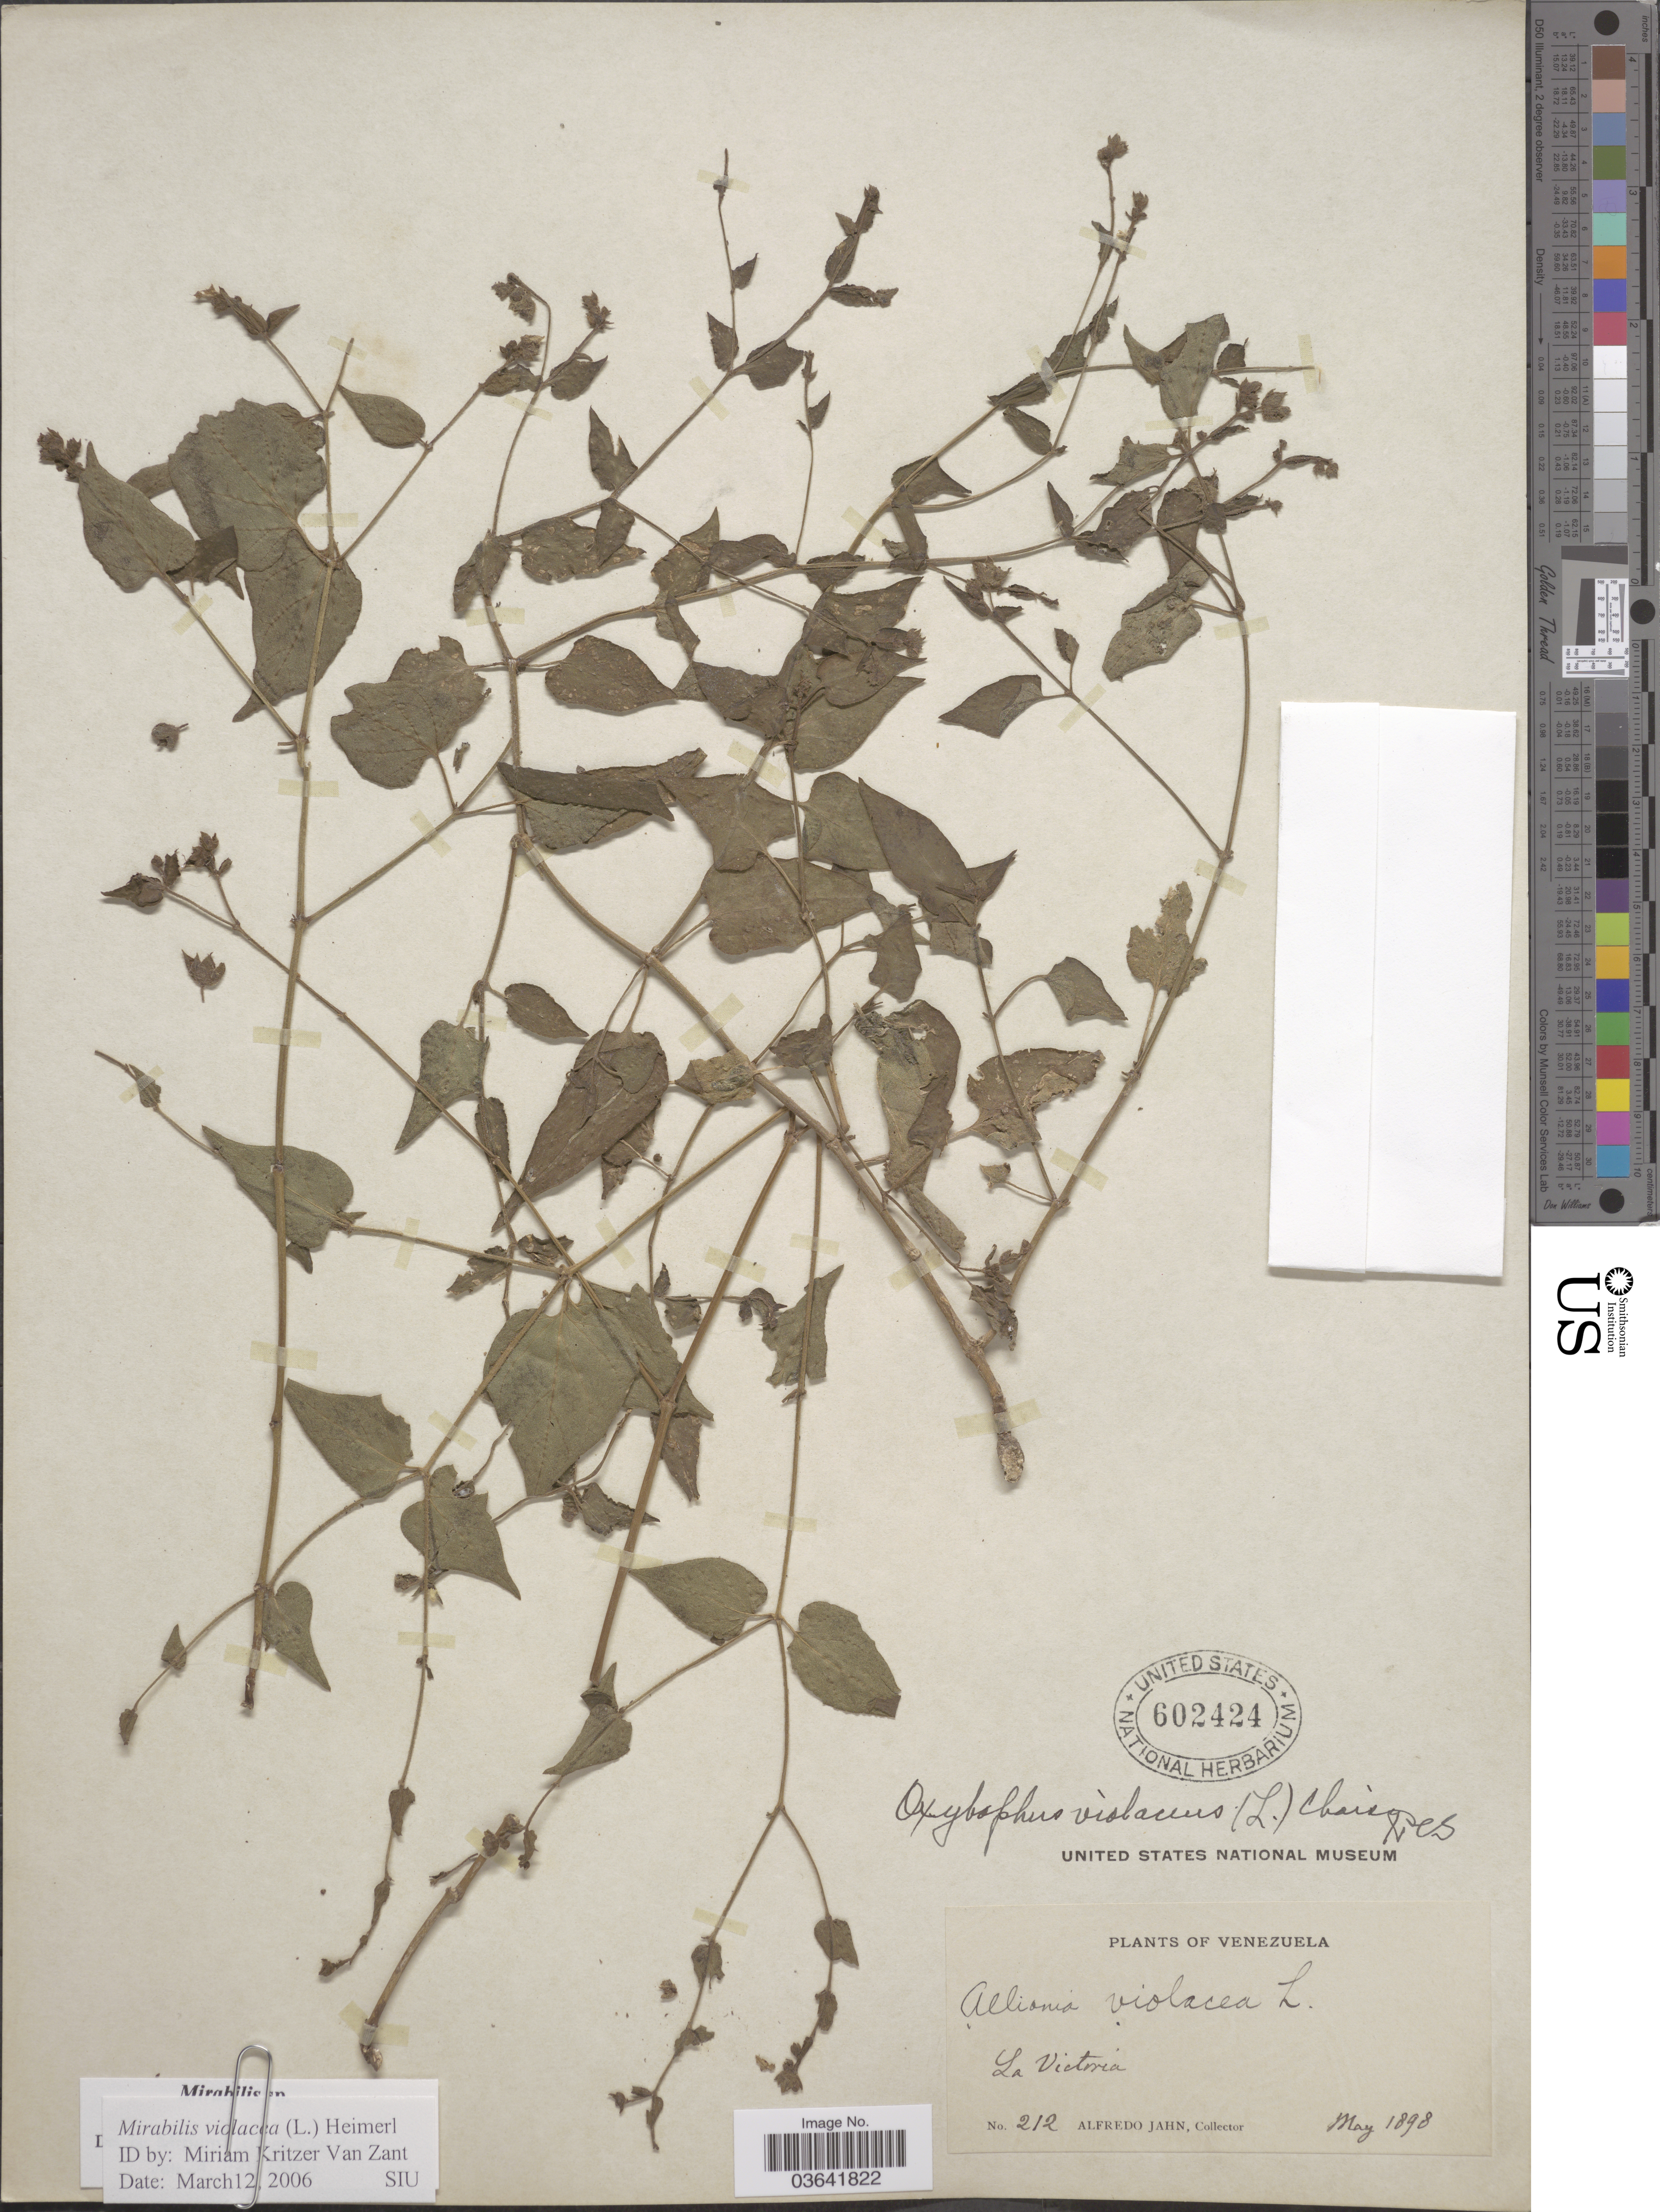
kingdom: Plantae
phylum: Tracheophyta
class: Magnoliopsida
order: Caryophyllales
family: Nyctaginaceae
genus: Mirabilis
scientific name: Mirabilis violacea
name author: (L.) Heimerl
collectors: A. Jahn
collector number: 212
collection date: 1898-05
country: Venezuela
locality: La Victoria.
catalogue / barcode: US 602424